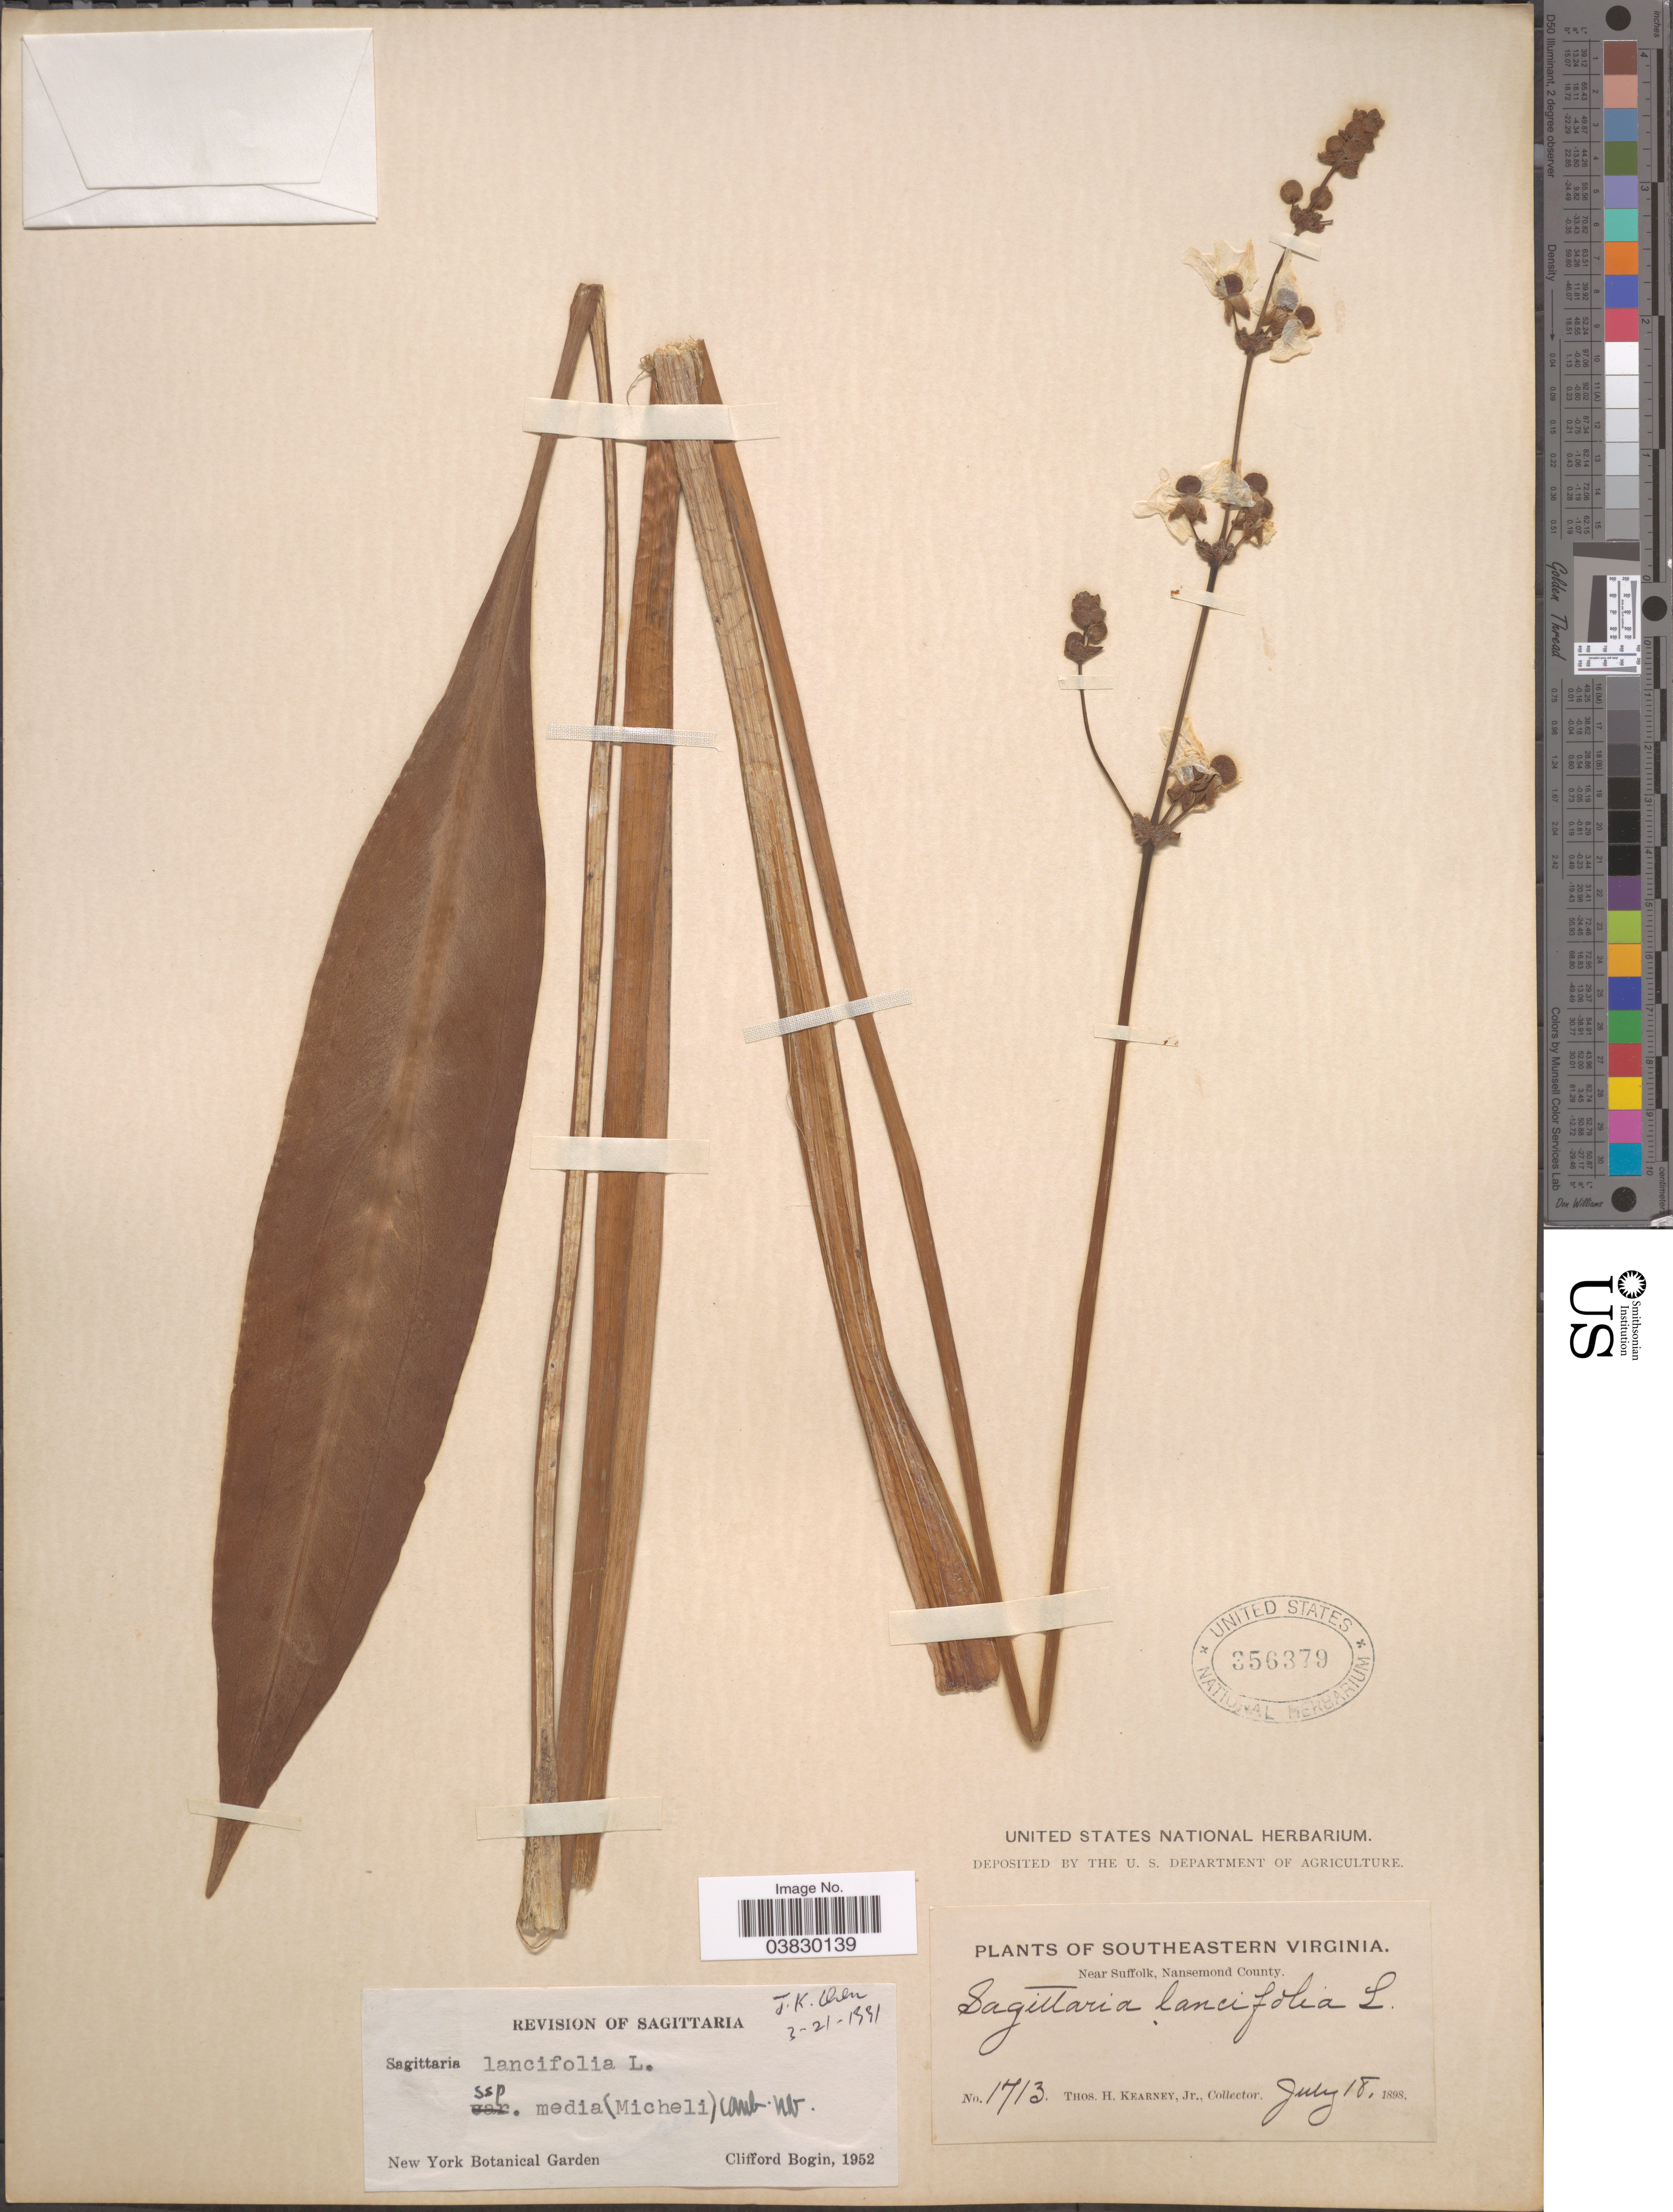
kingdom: Plantae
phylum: Tracheophyta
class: Liliopsida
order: Alismatales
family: Alismataceae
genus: Sagittaria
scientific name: Sagittaria lancifolia subsp. media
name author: (Micheli) Bogin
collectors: T. H. Kearney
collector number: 1713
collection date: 1898-07-18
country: United States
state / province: Virginia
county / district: City of Suffolk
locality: Southeastern Virginia. Near Suffolk, Nansemond County.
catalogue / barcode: US 356379